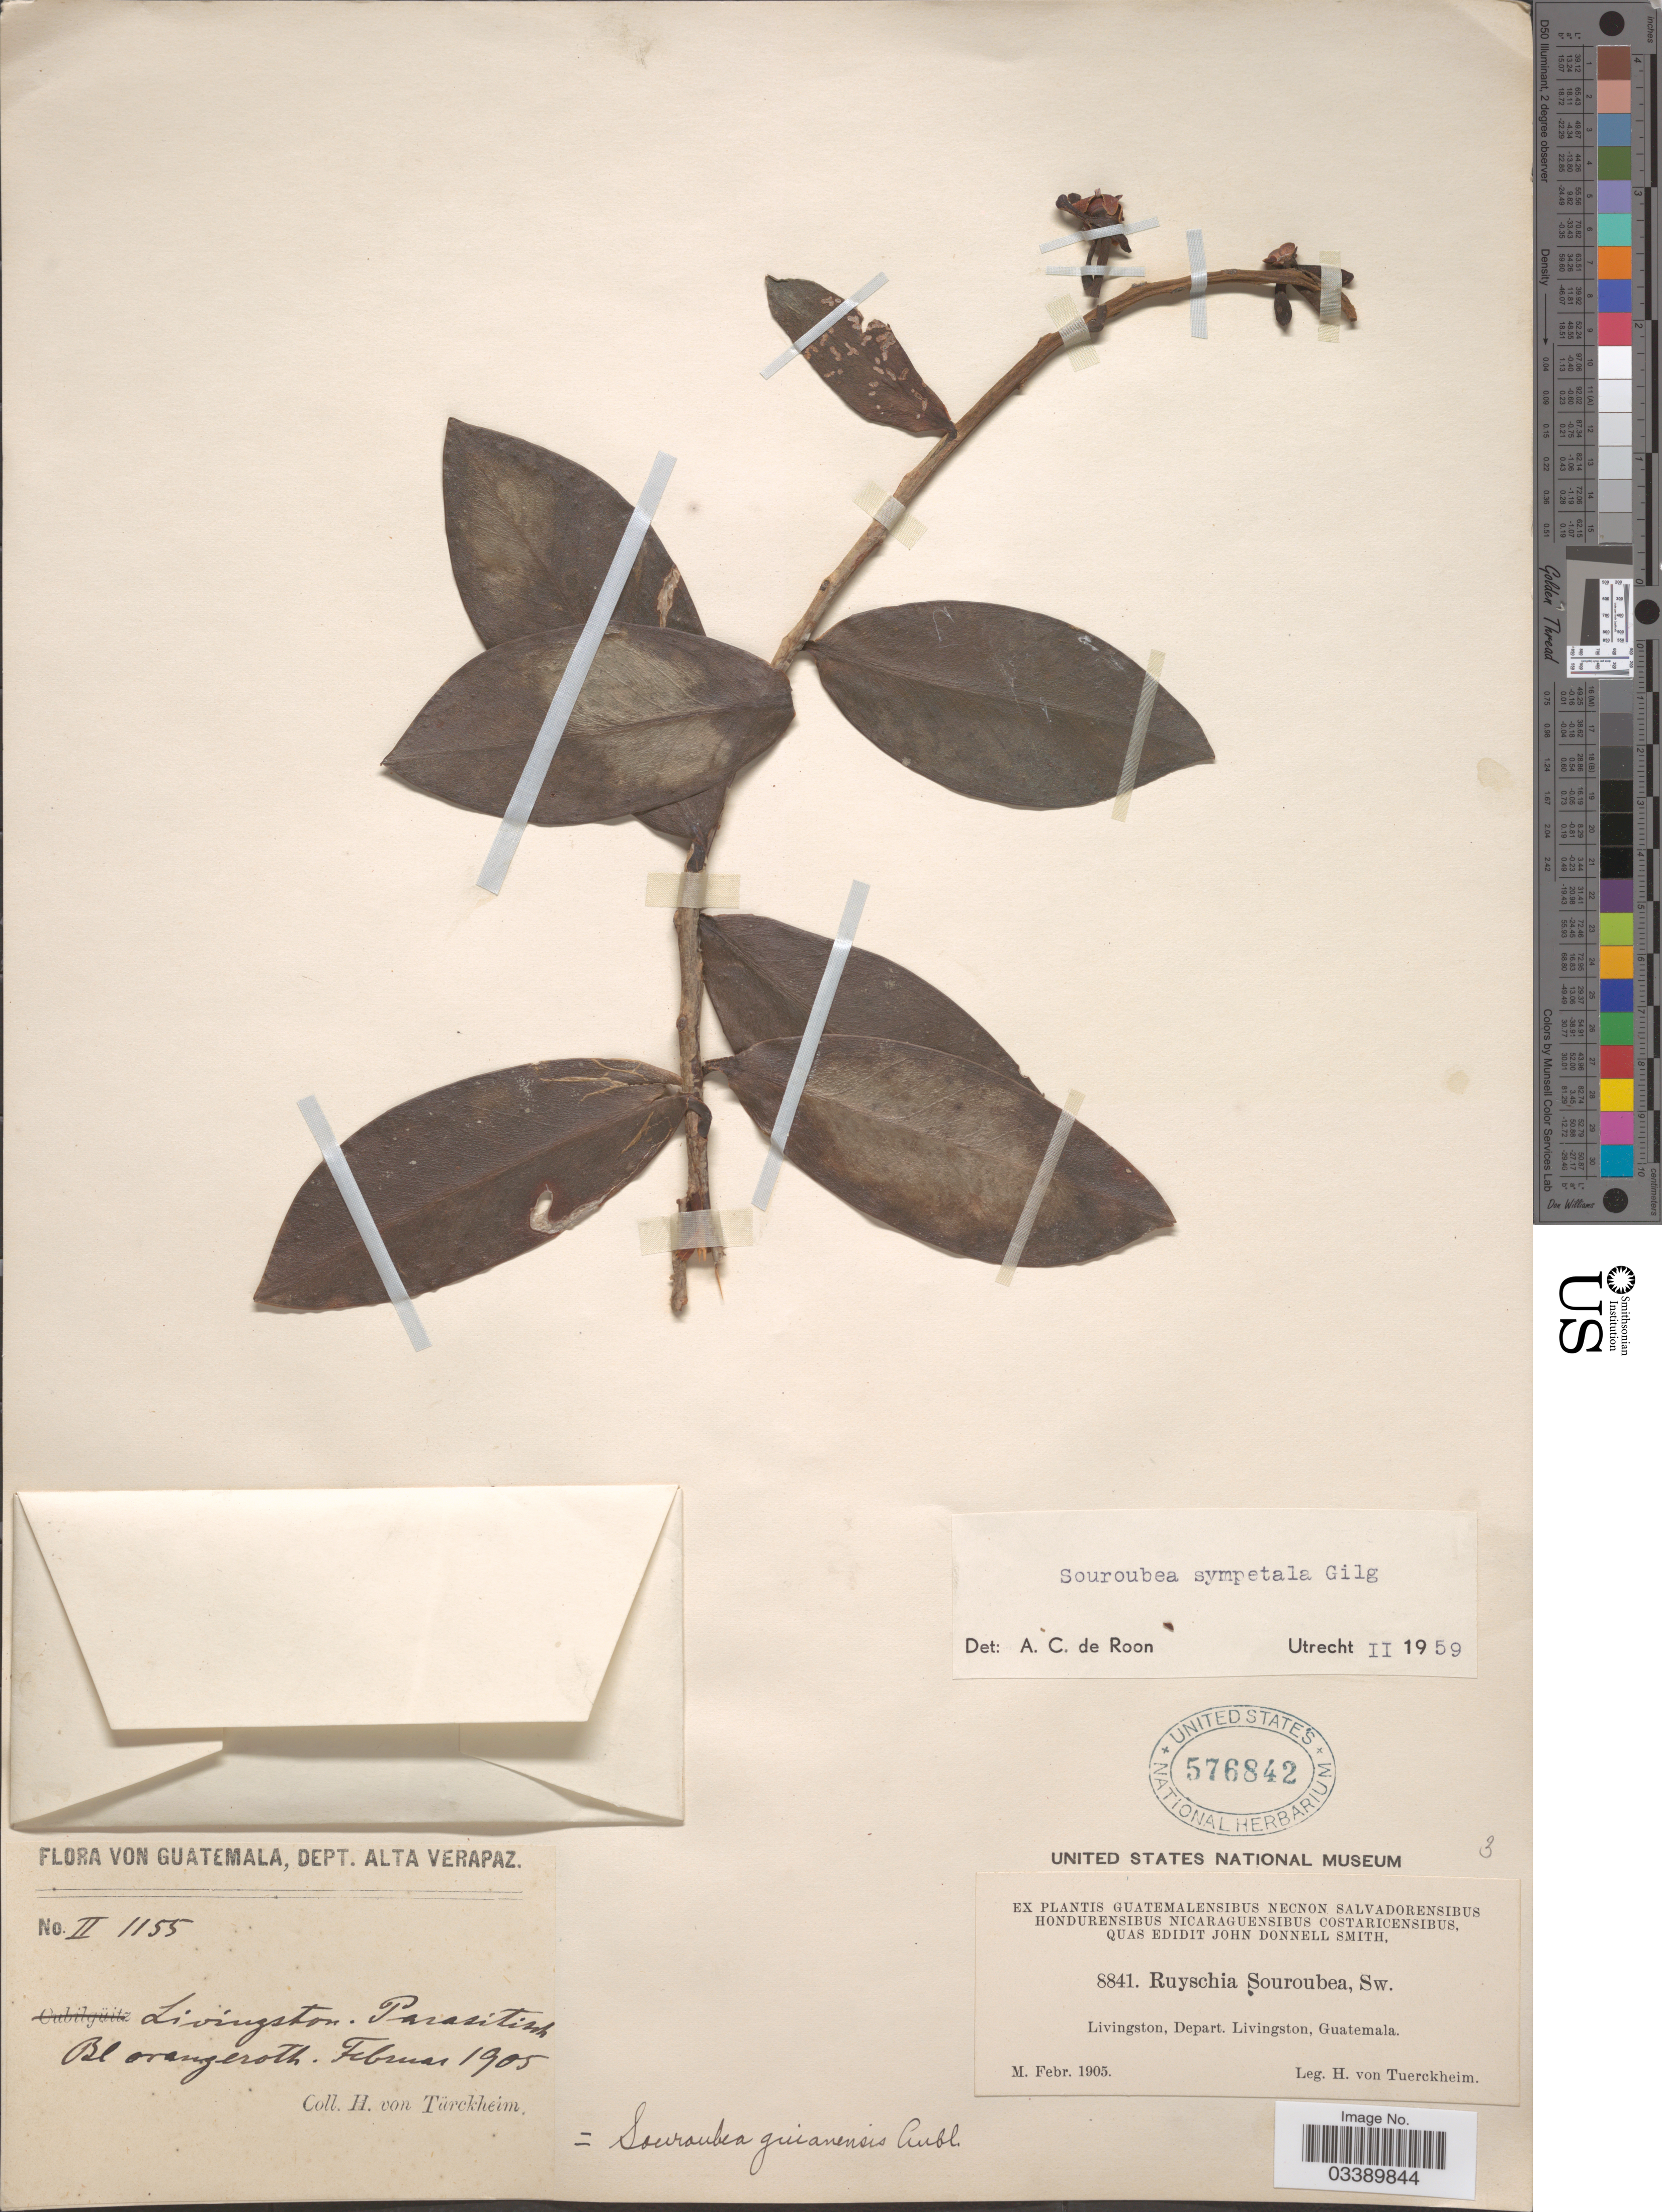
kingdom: Plantae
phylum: Tracheophyta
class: Magnoliopsida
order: Ericales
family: Marcgraviaceae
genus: Souroubea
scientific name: Souroubea sympetala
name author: Gilg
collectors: H. von Türckheim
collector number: II 1155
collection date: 1905-02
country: Guatemala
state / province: Alta Verapaz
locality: Dept. Alta Verapaz. Livingston, Depart. Livingston.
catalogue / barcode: US 576842